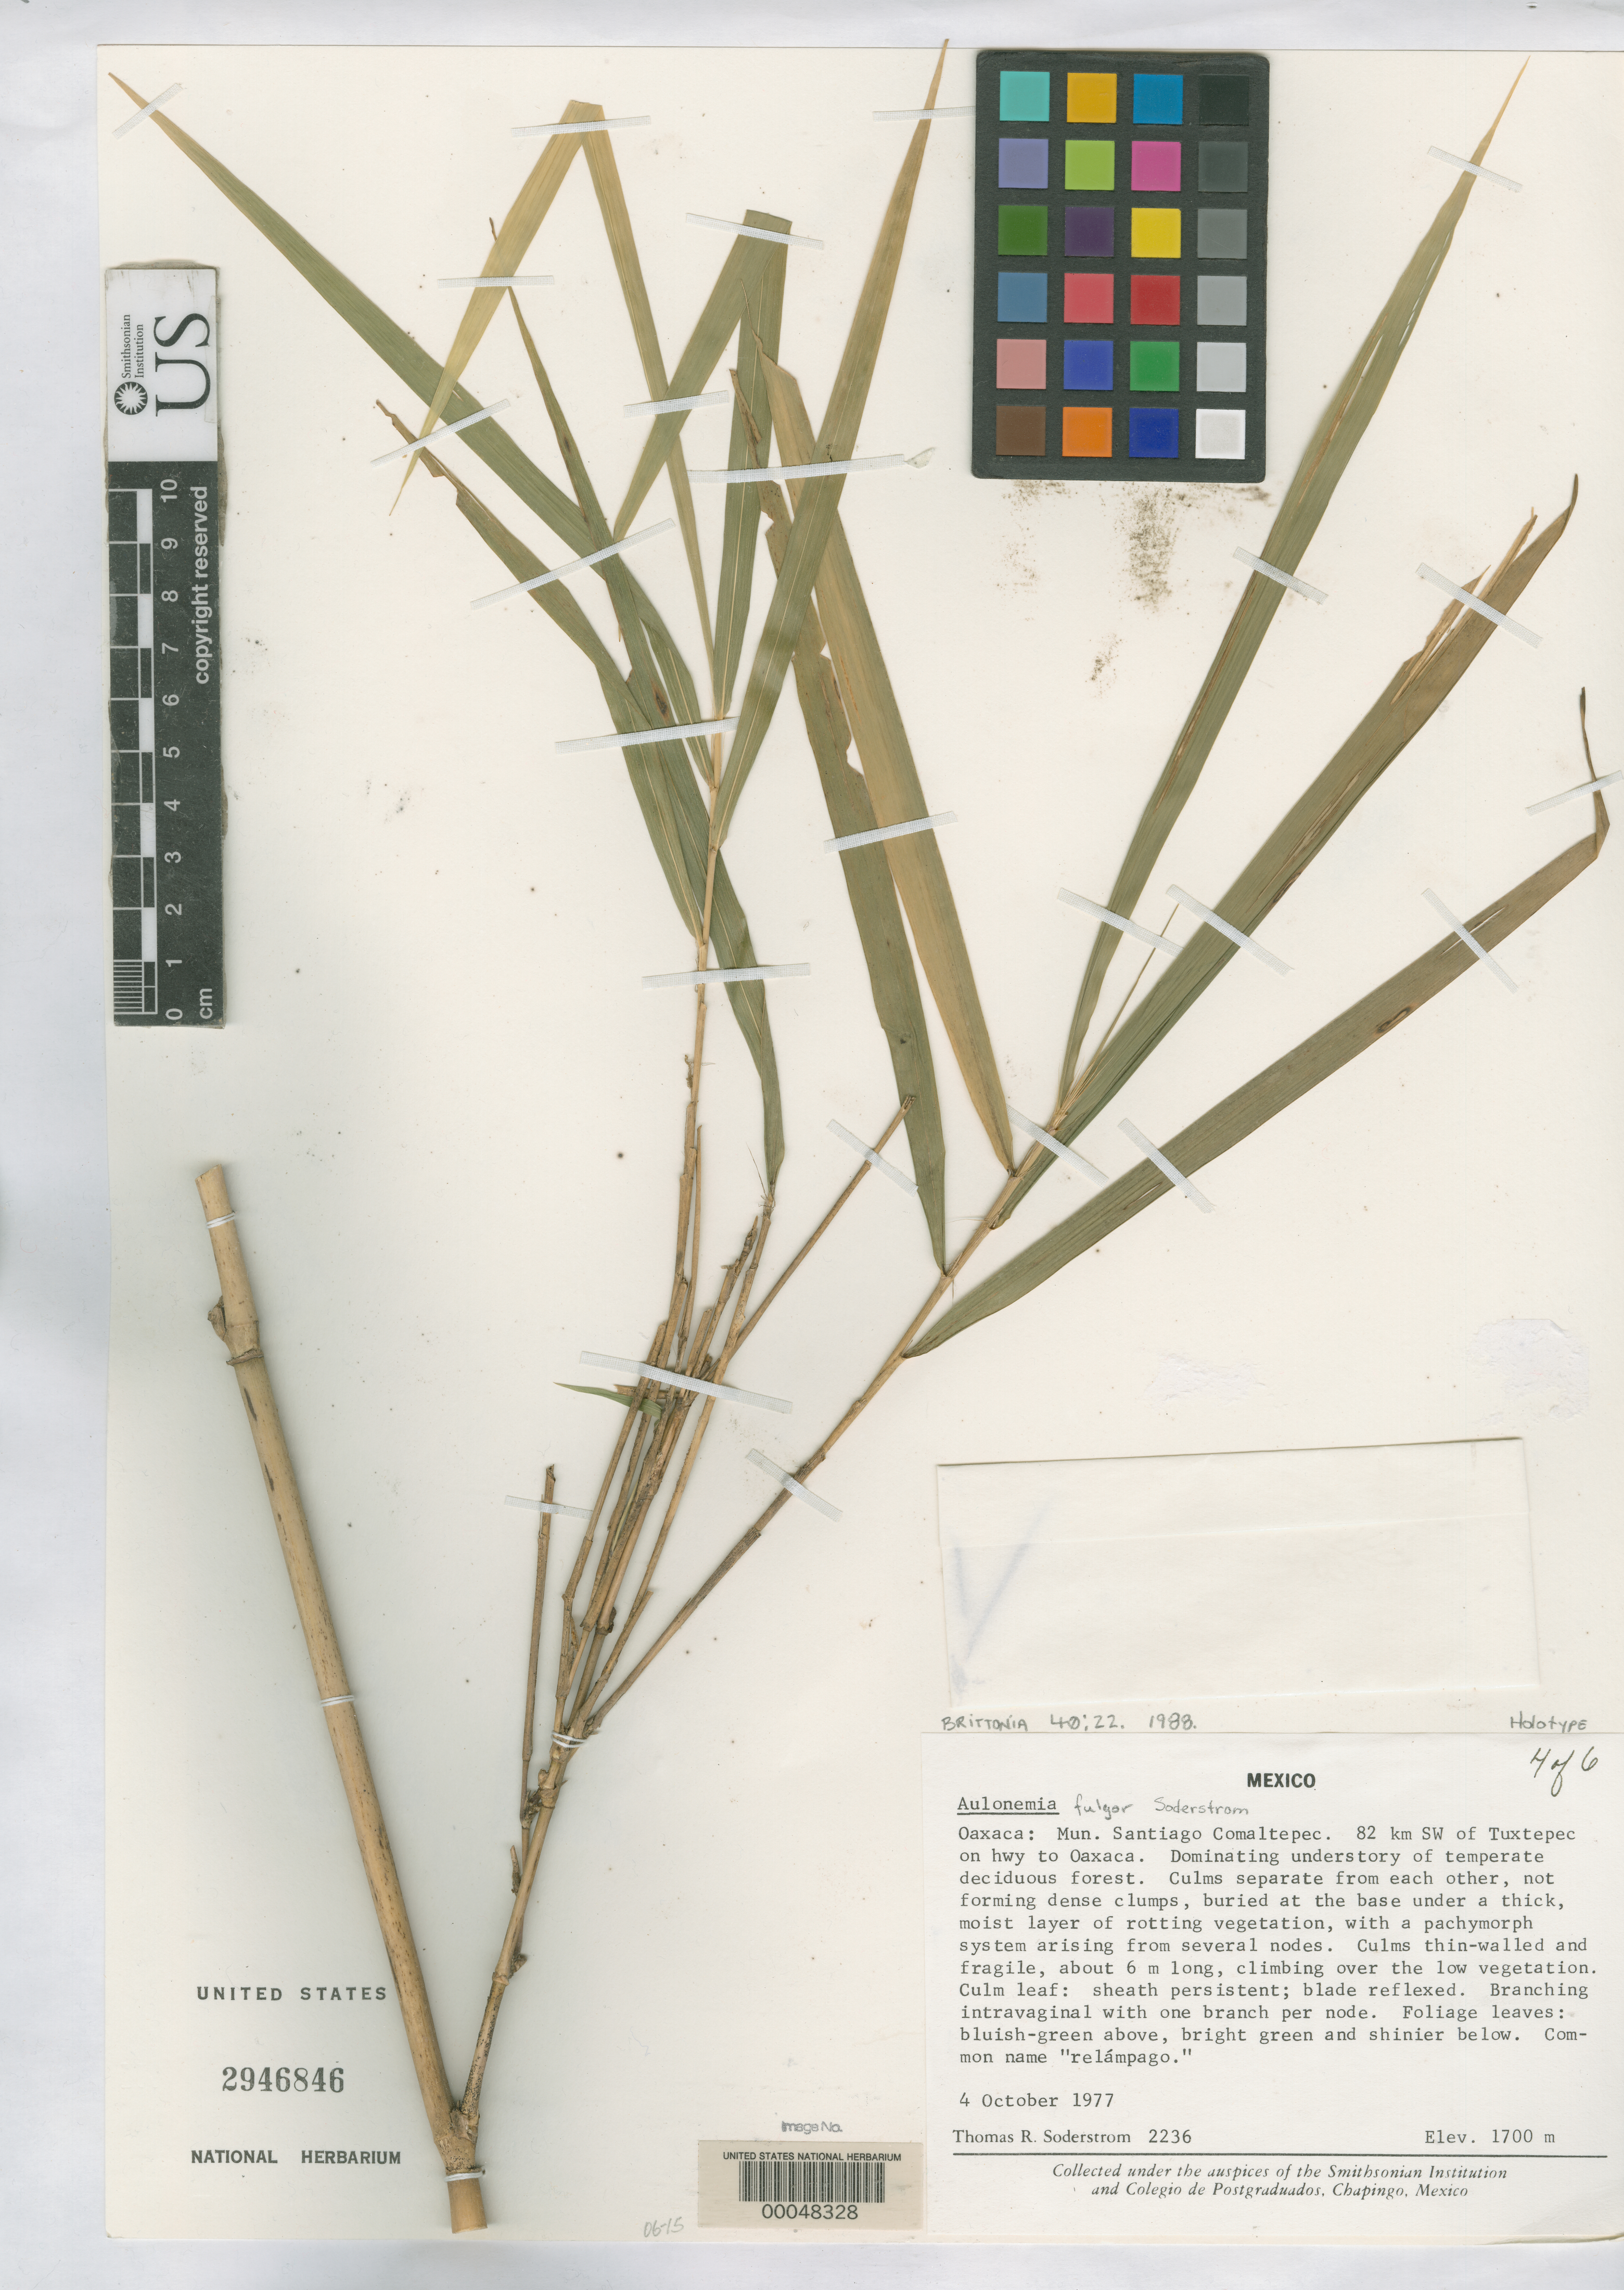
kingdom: Plantae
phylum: Tracheophyta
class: Liliopsida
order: Poales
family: Poaceae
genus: Aulonemia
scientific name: Aulonemia fulgor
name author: Soderstr.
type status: Holotype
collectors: T. R. Soderstrom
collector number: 2236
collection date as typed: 04 Oct 1977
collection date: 1977-10-04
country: Mexico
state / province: Oaxaca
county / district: Santiago Comaltepec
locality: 82 km. SW of Tuxtepec on hwy to Oaxaca.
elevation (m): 1700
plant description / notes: Addition (holo?) type material filed separately with bulky bamboos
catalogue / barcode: US 2946846